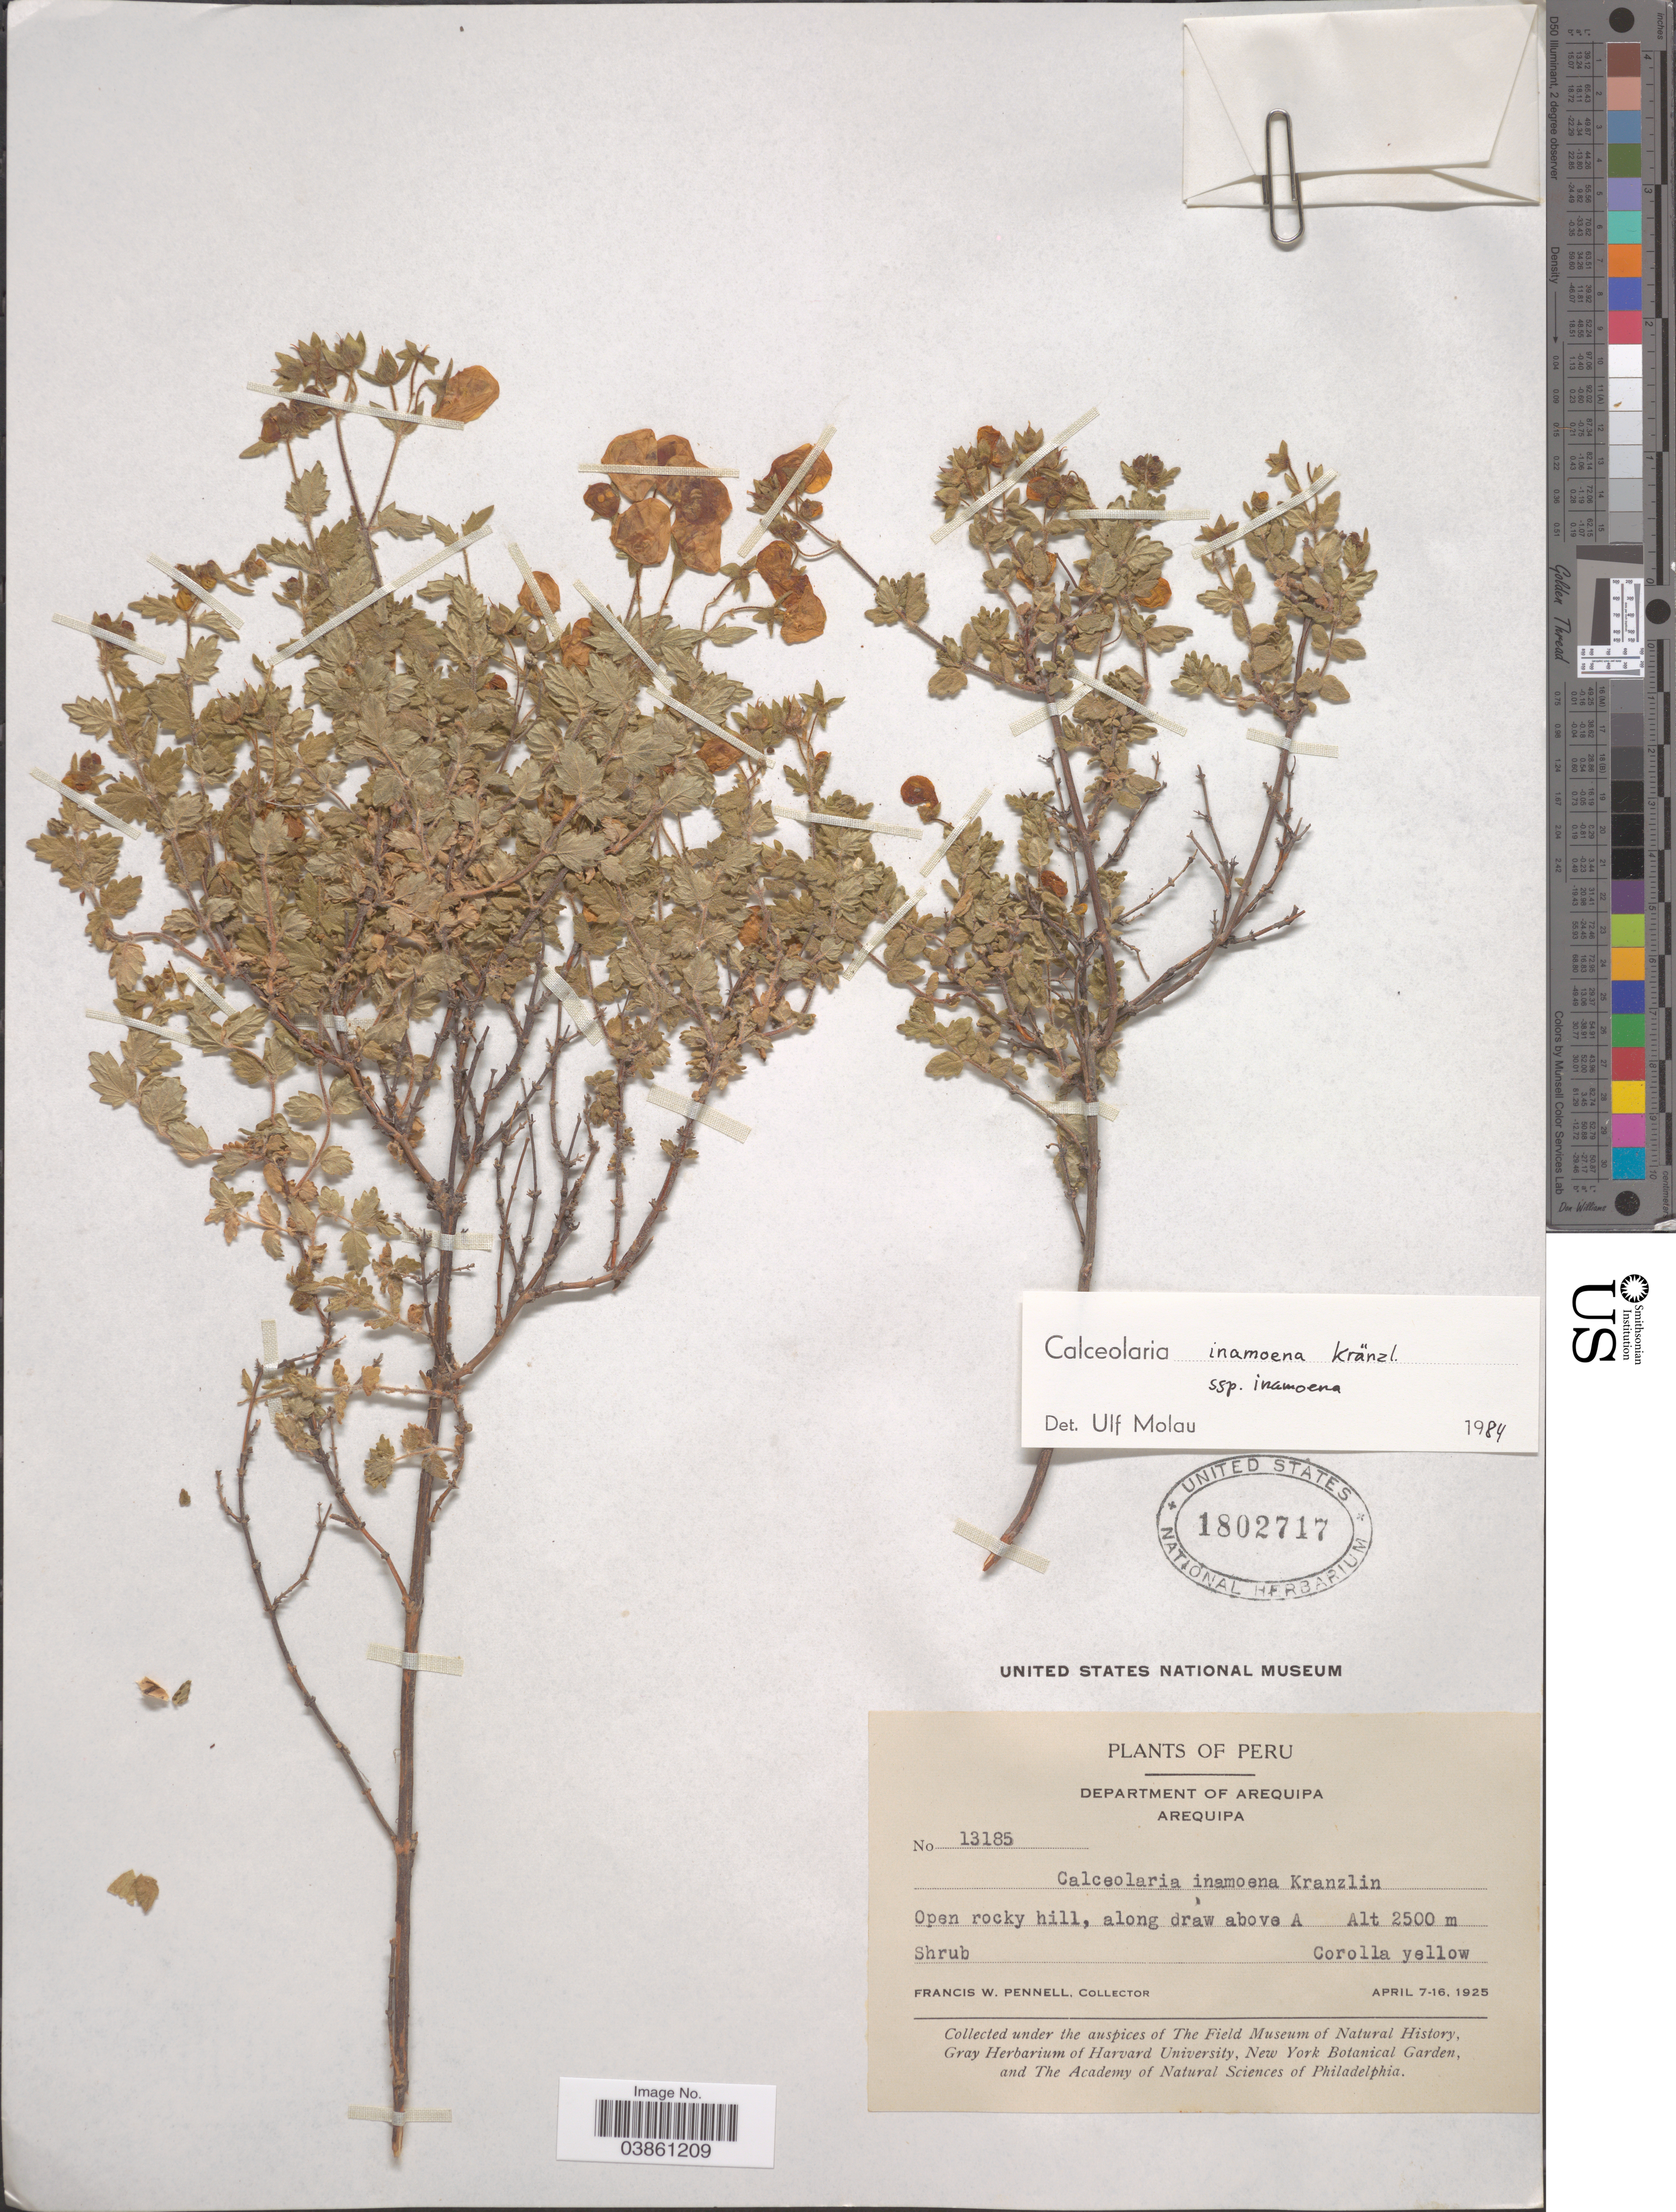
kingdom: Plantae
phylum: Tracheophyta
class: Magnoliopsida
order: Lamiales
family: Calceolariaceae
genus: Calceolaria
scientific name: Calceolaria inamoena subsp. inamoena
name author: Kraenzl.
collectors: F. W. Pennell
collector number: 13185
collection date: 1925-04-07/1925-04-16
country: Peru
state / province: Arequipa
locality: Department of Arequipa. Arequipa. Open rocky hill, along draw above A.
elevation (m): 2500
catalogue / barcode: US 1802717